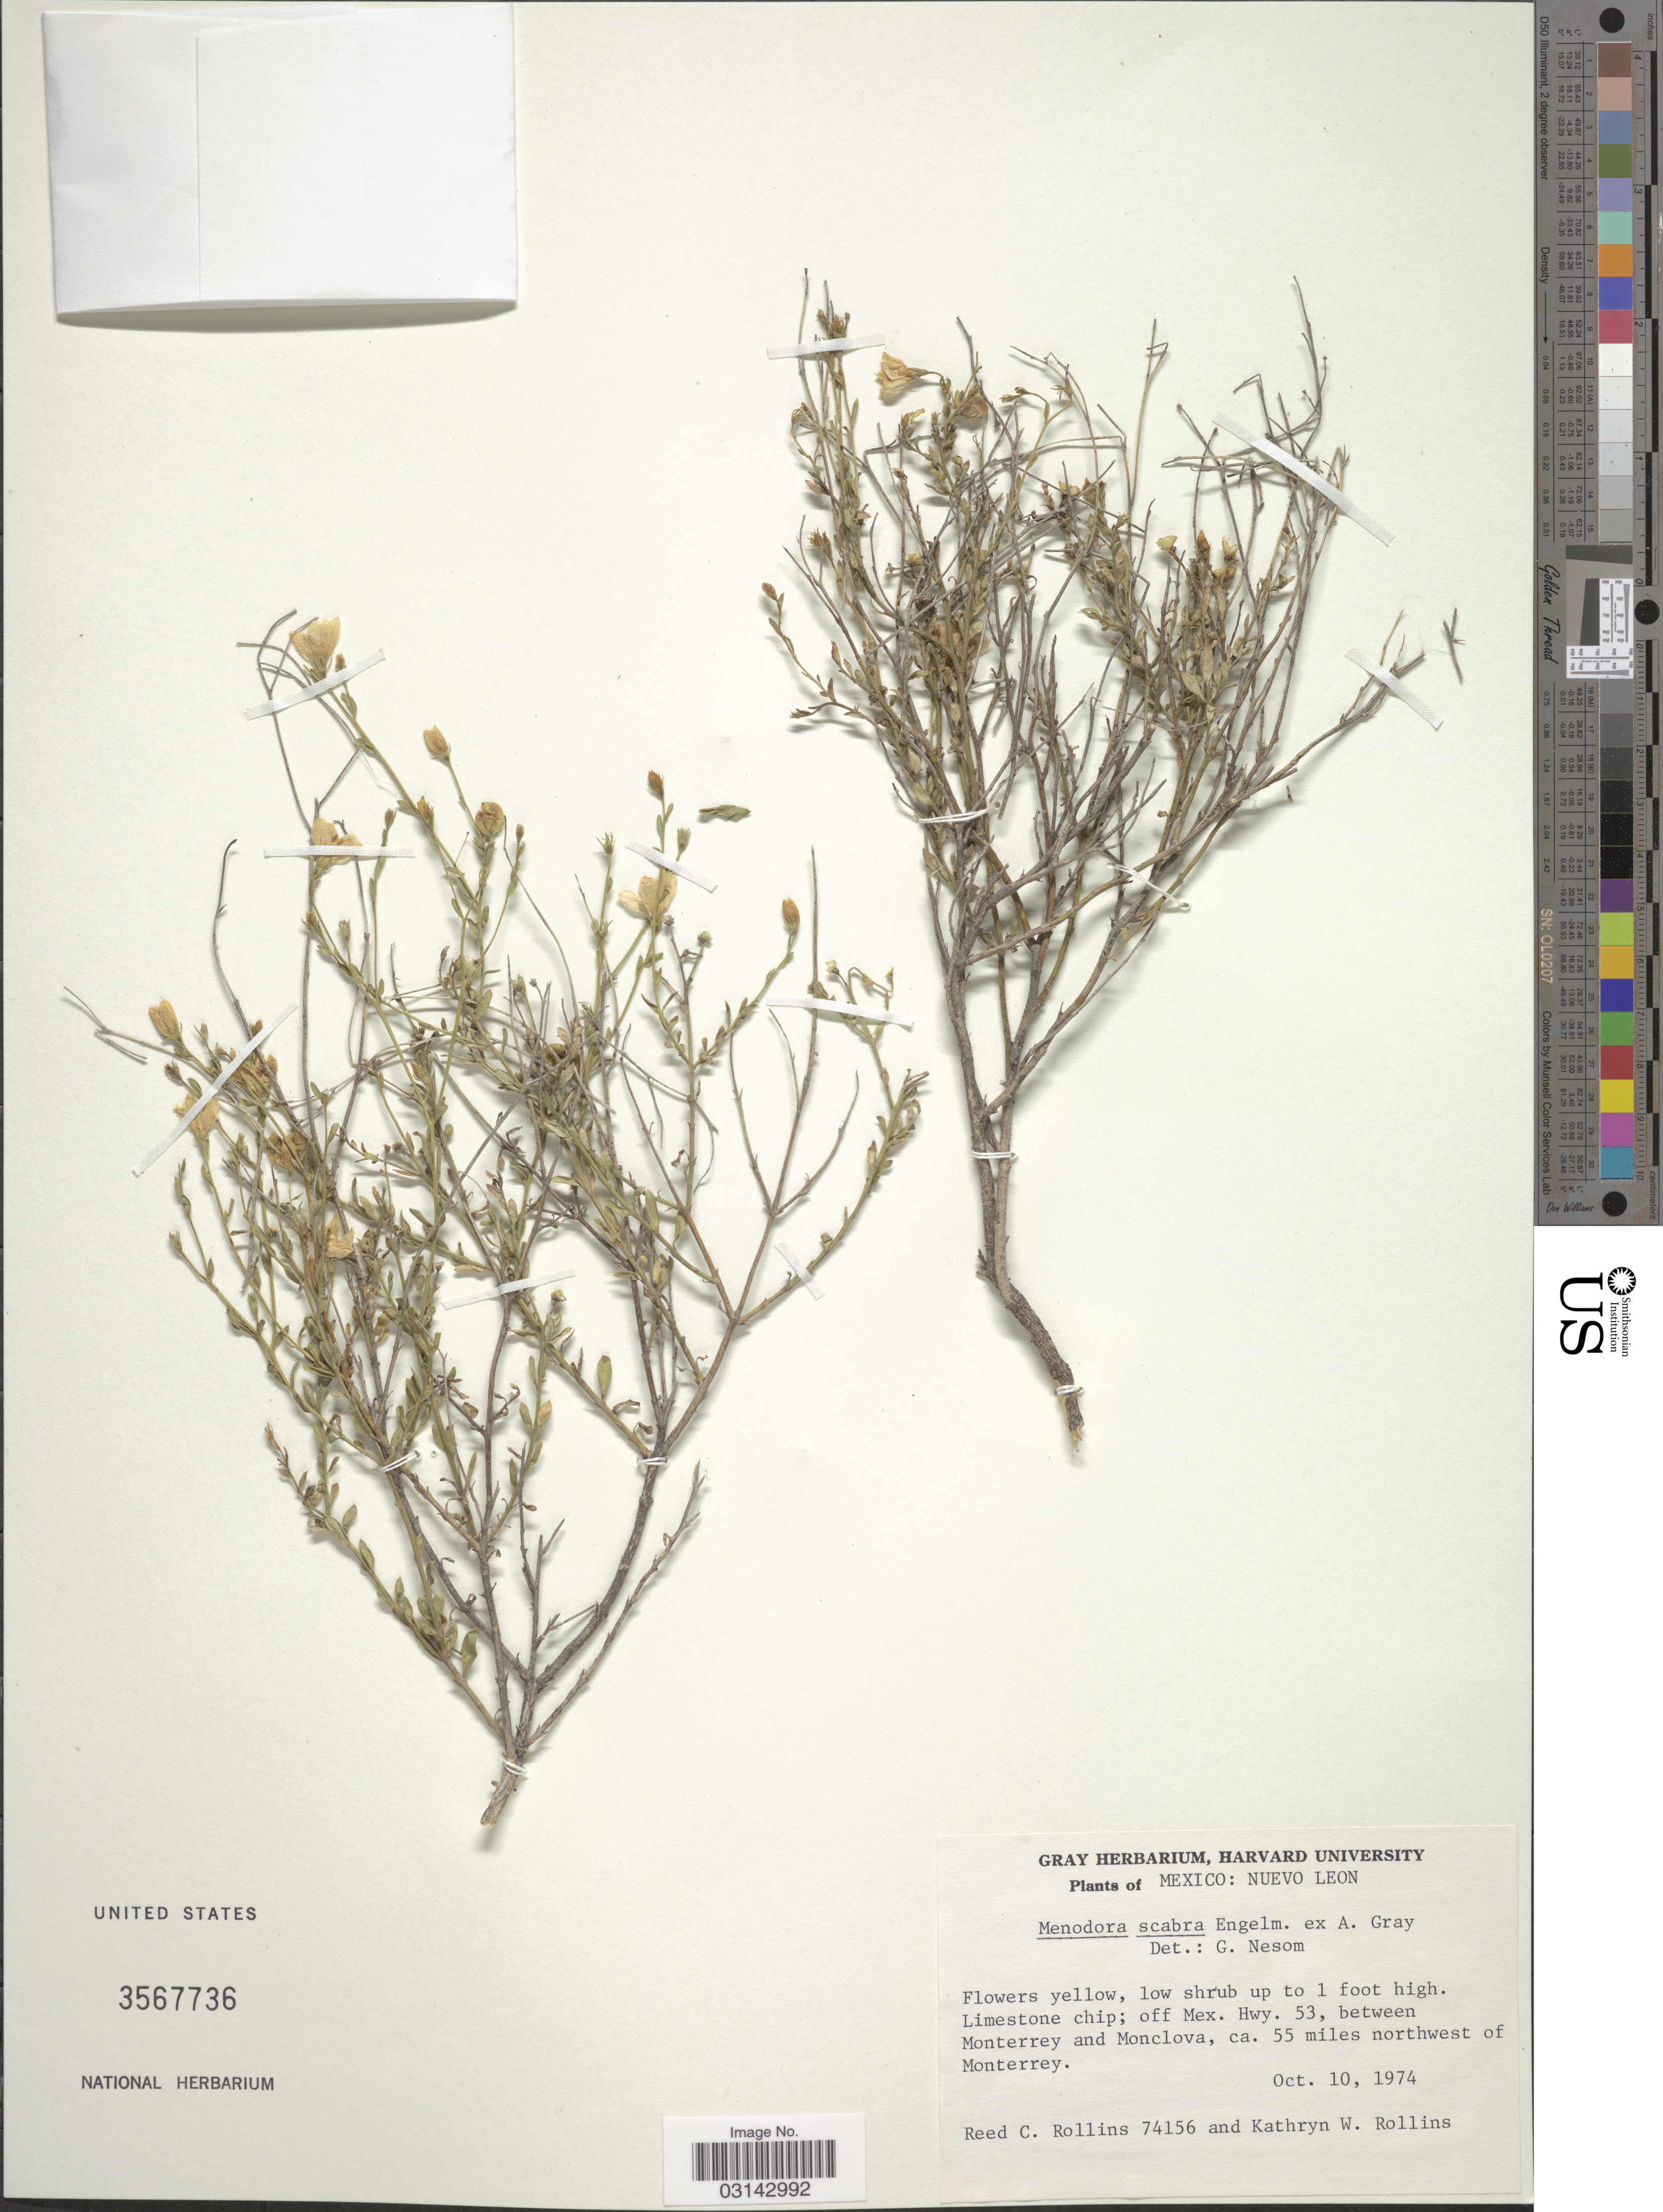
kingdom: Plantae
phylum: Tracheophyta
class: Magnoliopsida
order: Lamiales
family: Oleaceae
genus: Menodora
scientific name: Menodora scabra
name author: A. Gray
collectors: R. C. Rollins & K. W. Rollins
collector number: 74156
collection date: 1974-10-10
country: Mexico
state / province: Nuevo León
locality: Off. Mex. Hwy. 53, between Monterrey and Monclova, ca. 55 miles northwest of Monterrey.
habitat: limestone chip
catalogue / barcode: US 3567736